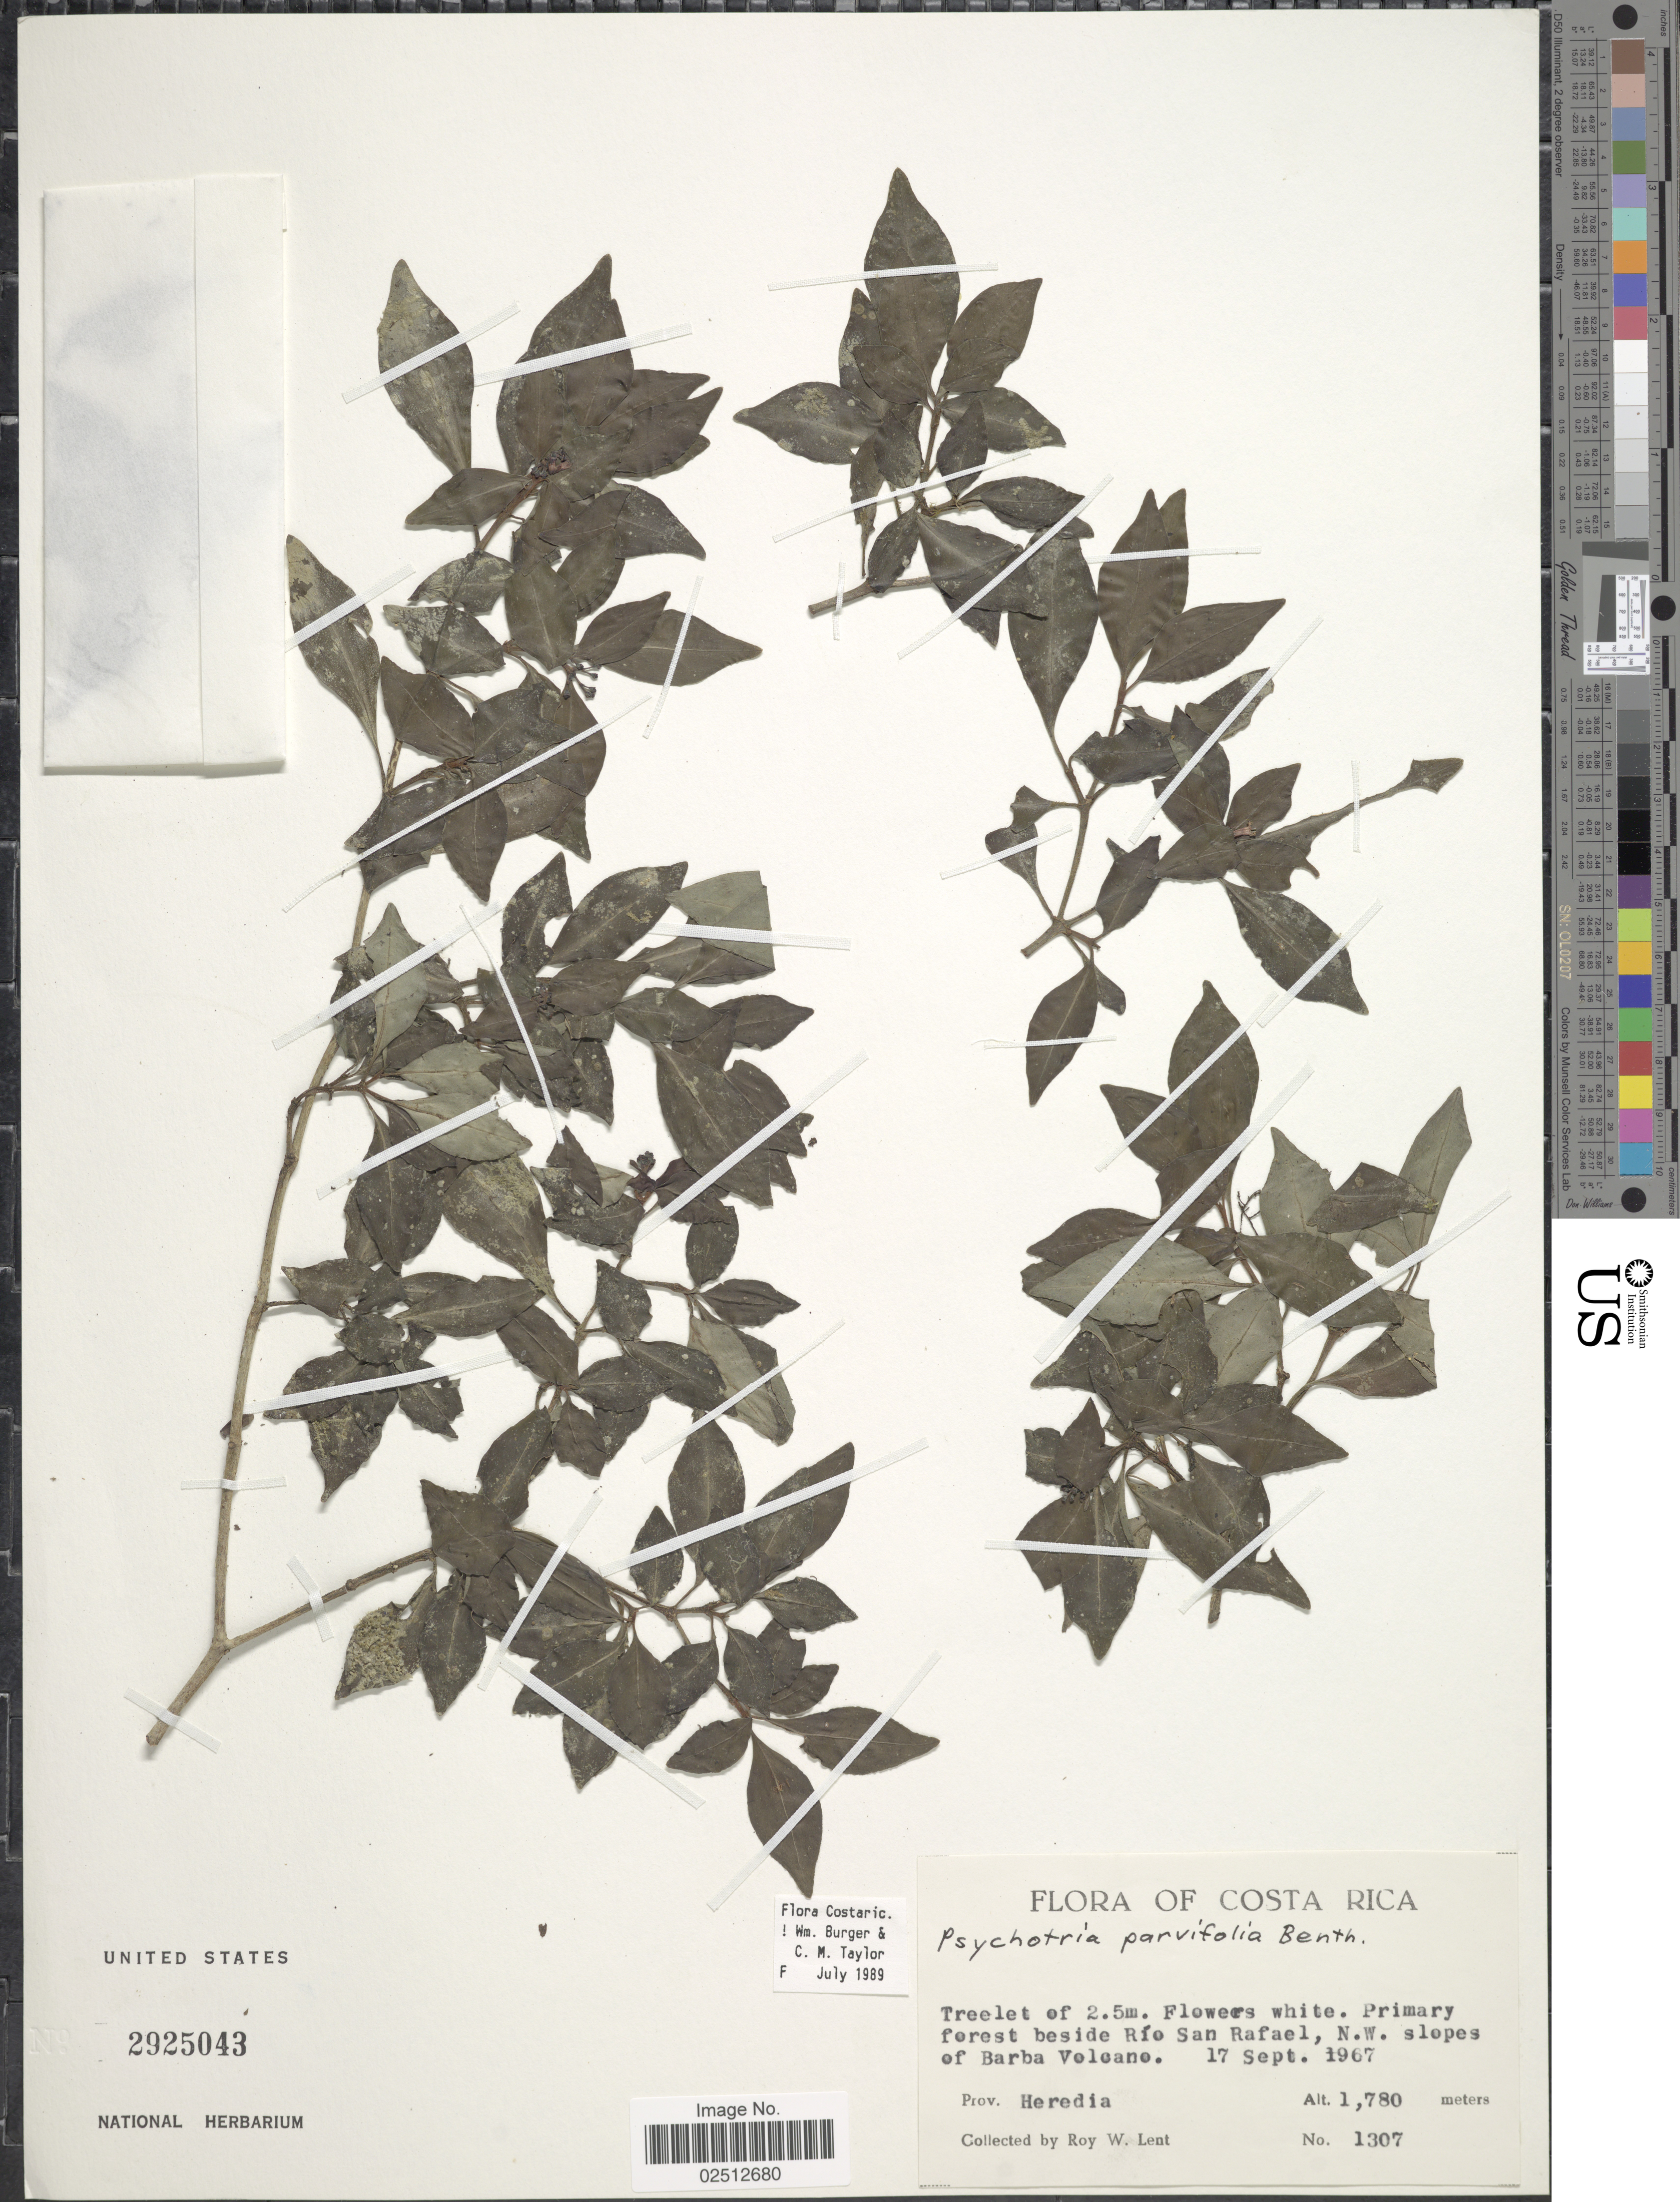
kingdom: Plantae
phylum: Tracheophyta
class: Magnoliopsida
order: Gentianales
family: Rubiaceae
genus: Psychotria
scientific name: Psychotria parvifolia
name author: Benth. ex Oerst.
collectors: R. W. Lent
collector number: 1307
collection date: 1967-09-17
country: Costa Rica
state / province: Heredia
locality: Primary forest beside Rio San Rafael, N.W. slopes of Barba Volcano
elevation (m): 1780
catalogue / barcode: US 2925043